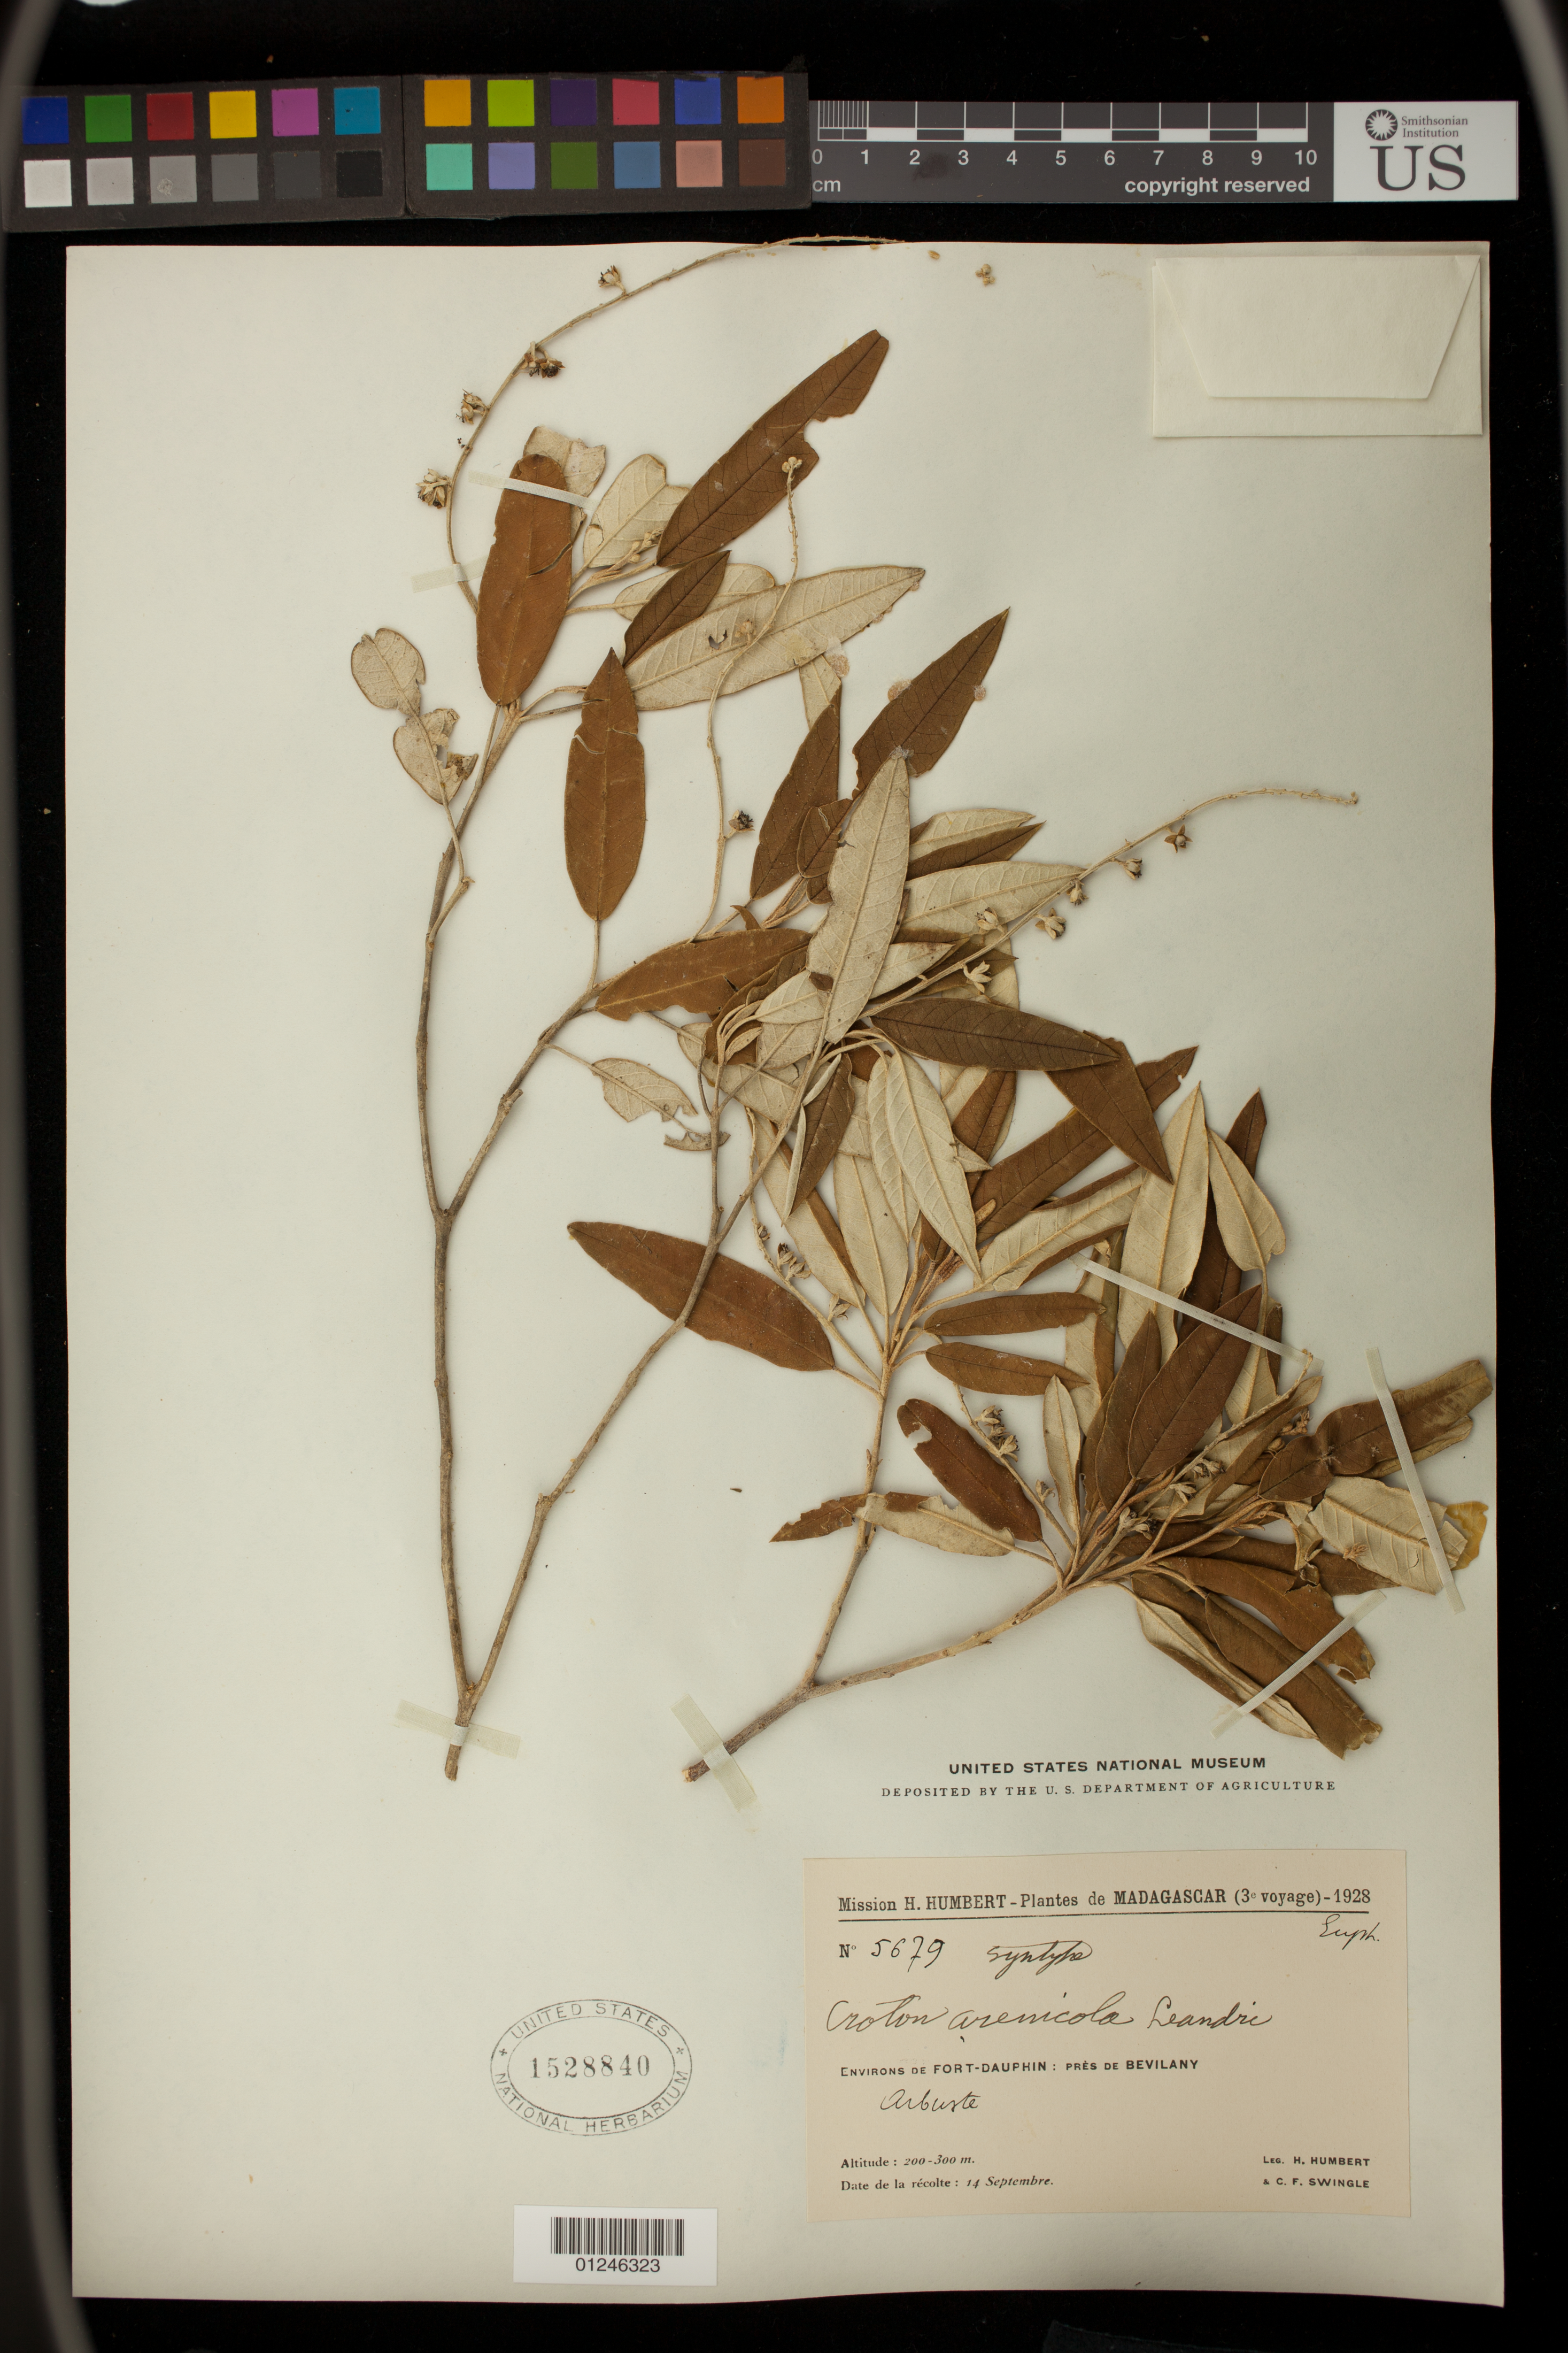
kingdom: Plantae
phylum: Tracheophyta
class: Magnoliopsida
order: Malpighiales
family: Euphorbiaceae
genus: Croton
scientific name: Croton chlaenacicomes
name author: Leandri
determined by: Berry, P. E., (WIS), University of Wisconsin - Madison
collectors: H. Humbert & C. Swingle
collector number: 5679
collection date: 1928-09-14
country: Madagascar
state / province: Anosy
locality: Environs de Fort-Dauphin: Pres de Bevilany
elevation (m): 200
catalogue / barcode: US 1528840